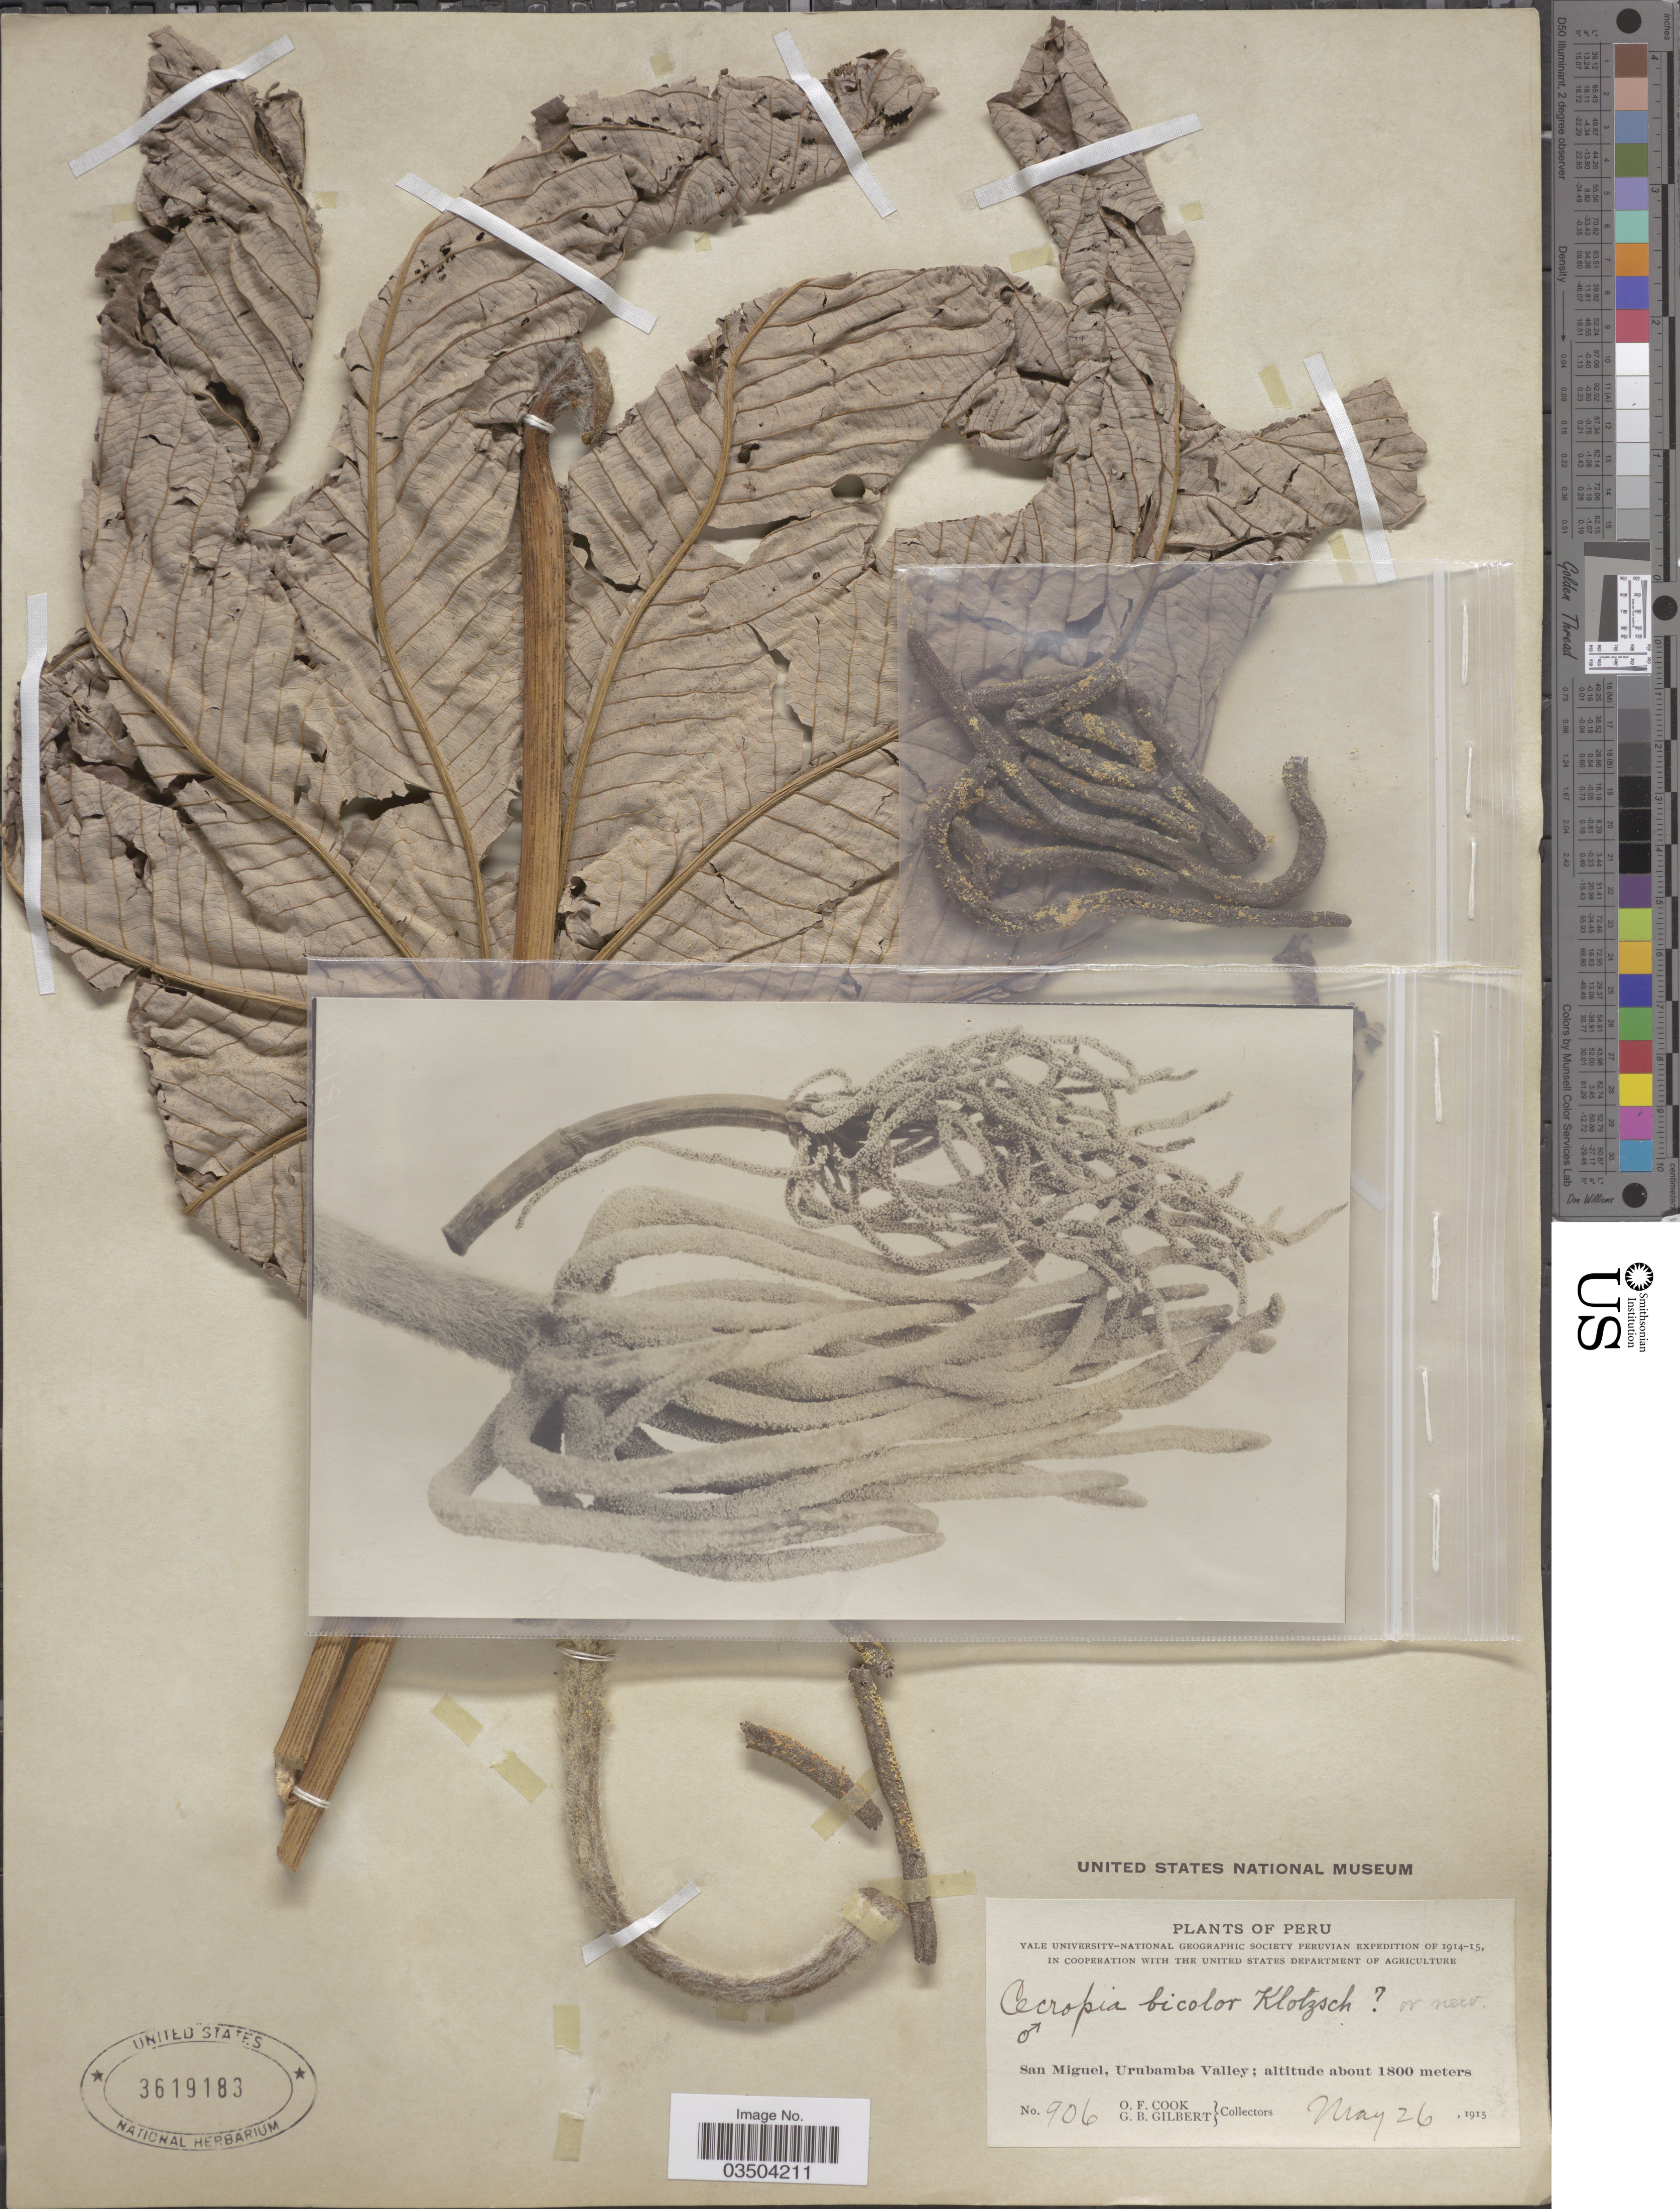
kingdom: Plantae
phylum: Tracheophyta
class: Magnoliopsida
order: Rosales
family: Urticaceae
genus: Cecropia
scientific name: Cecropia bicolor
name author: Klotzsch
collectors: O. F. Cook & G. B. Gilbert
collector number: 906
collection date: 1915-05-26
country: Peru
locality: San Miguel, Urubamba Valley.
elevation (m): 1800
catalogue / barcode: US 3619183